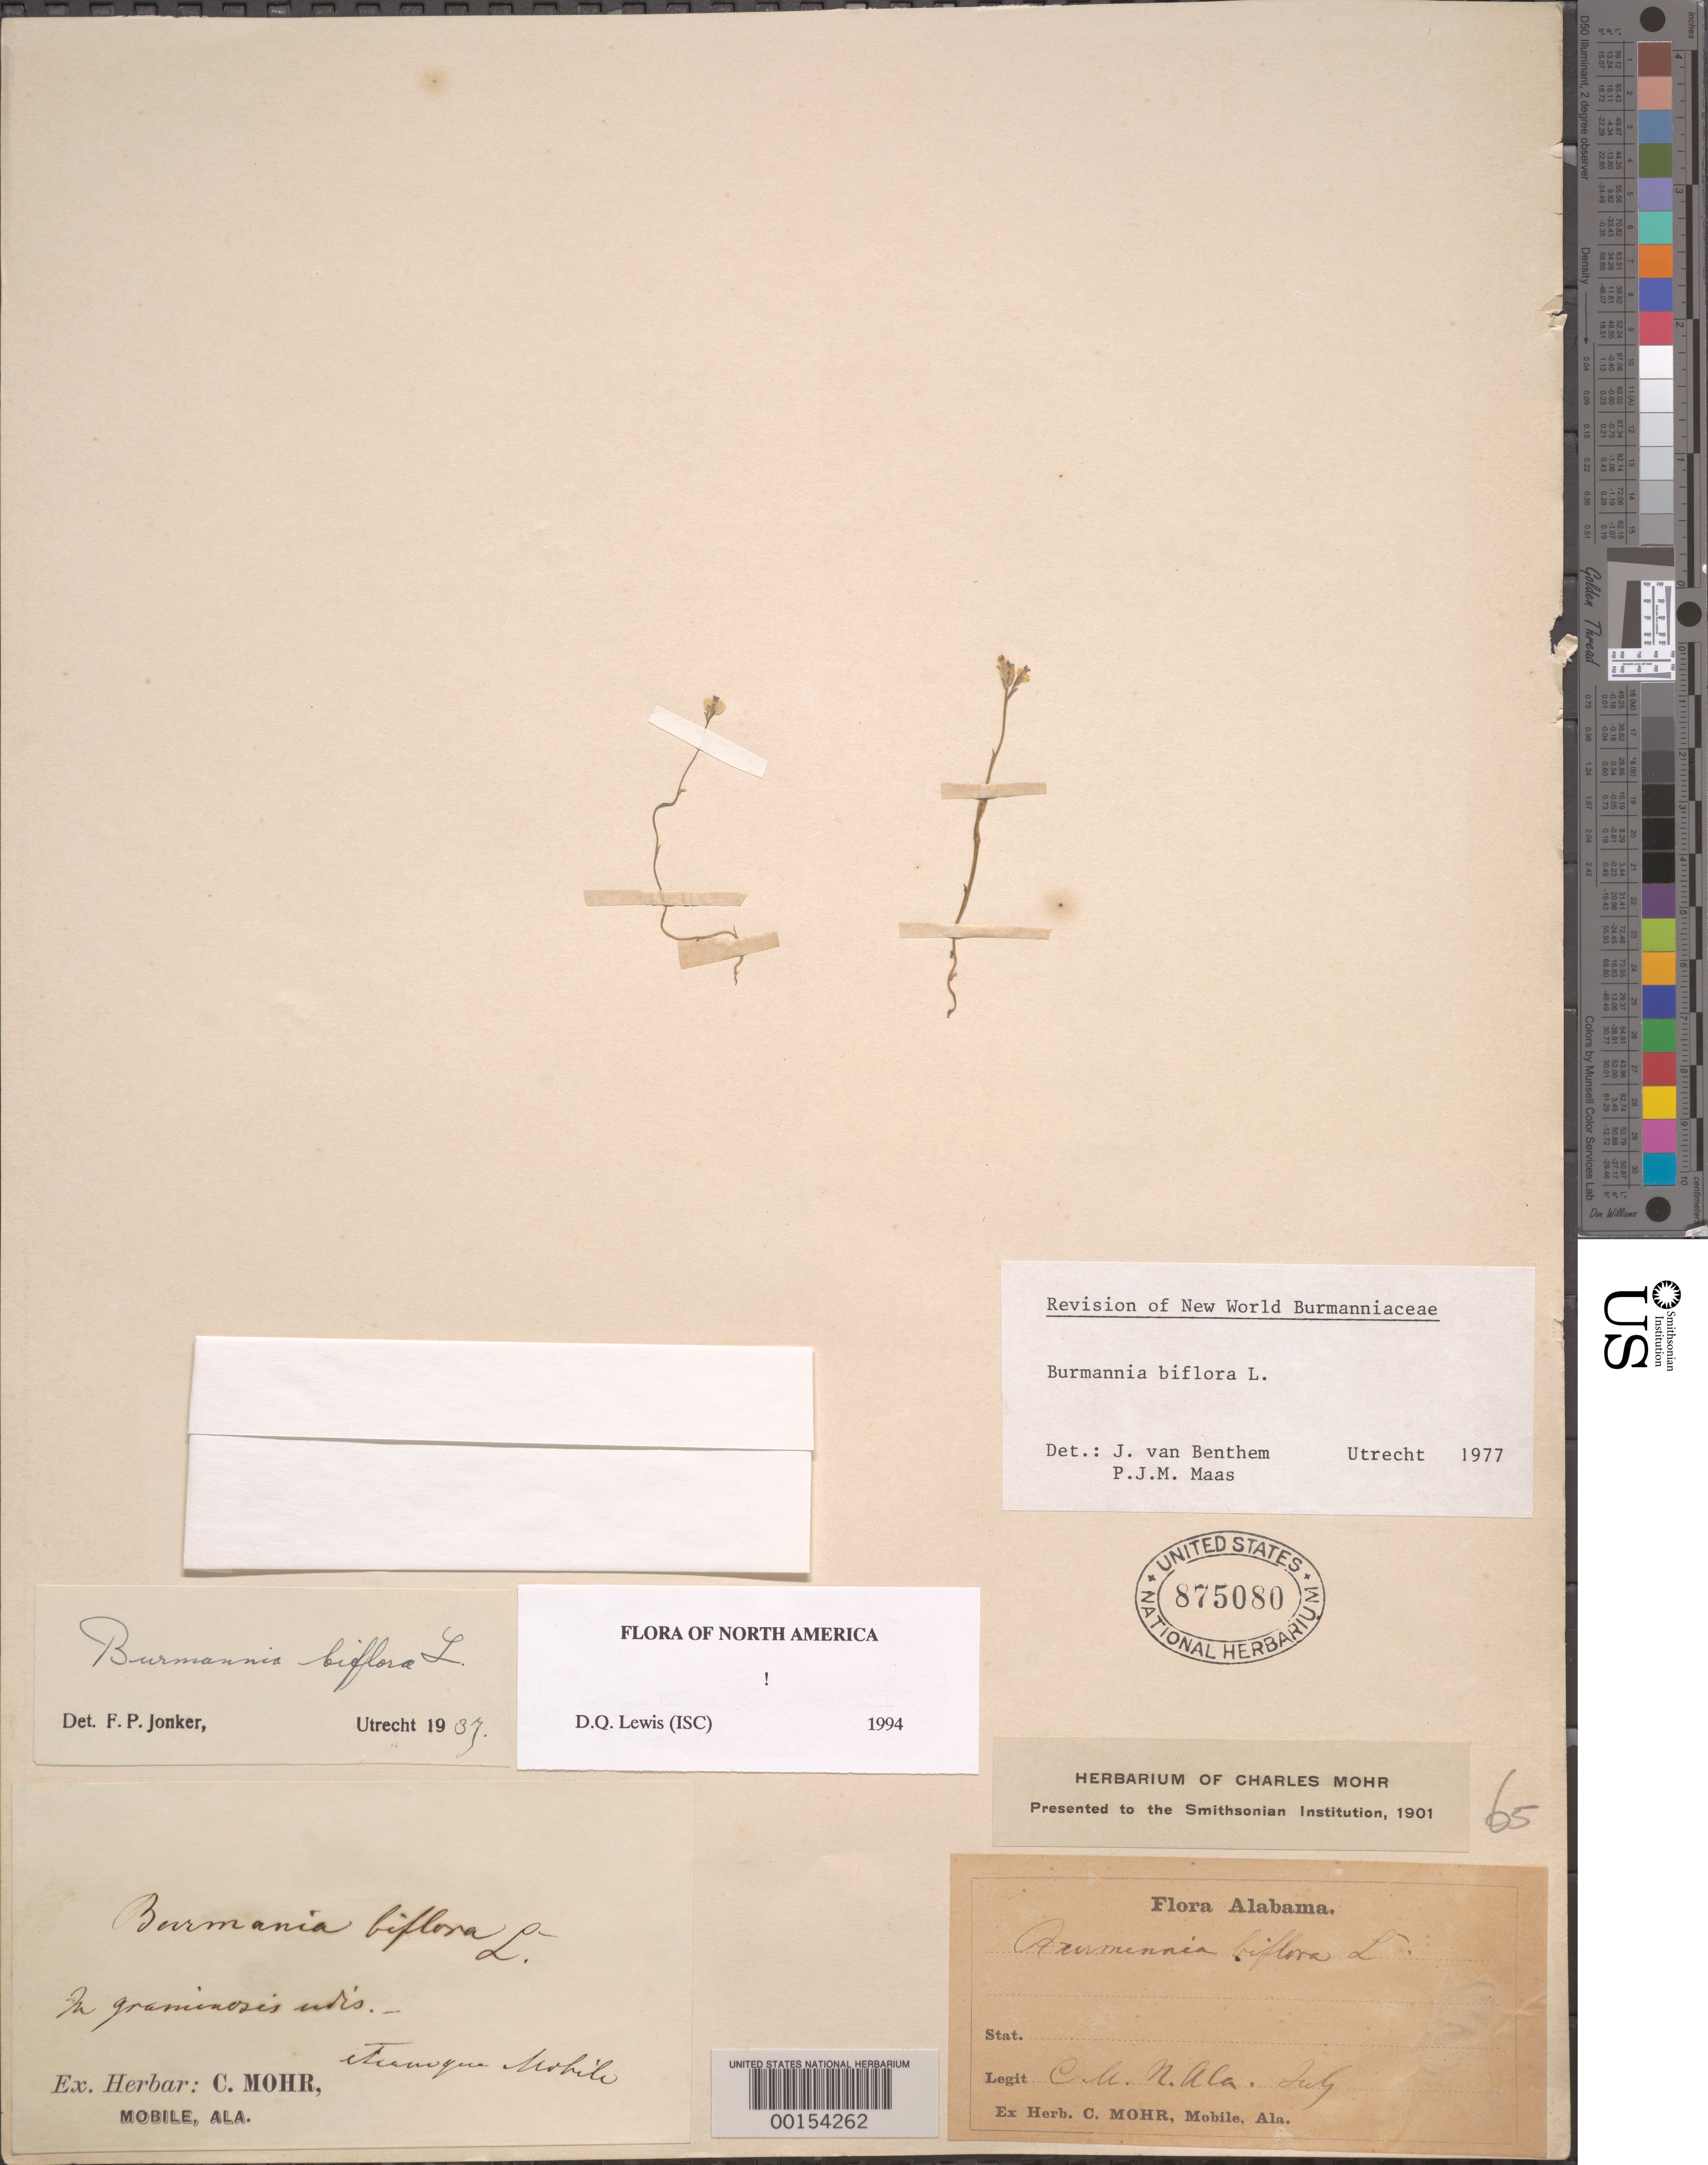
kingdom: Plantae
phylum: Tracheophyta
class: Liliopsida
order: Dioscoreales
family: Burmanniaceae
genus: Burmannia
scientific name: Burmannia biflora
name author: L.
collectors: C. T. Mohr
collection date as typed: Jul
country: United States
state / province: Alabama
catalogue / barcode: US 875080